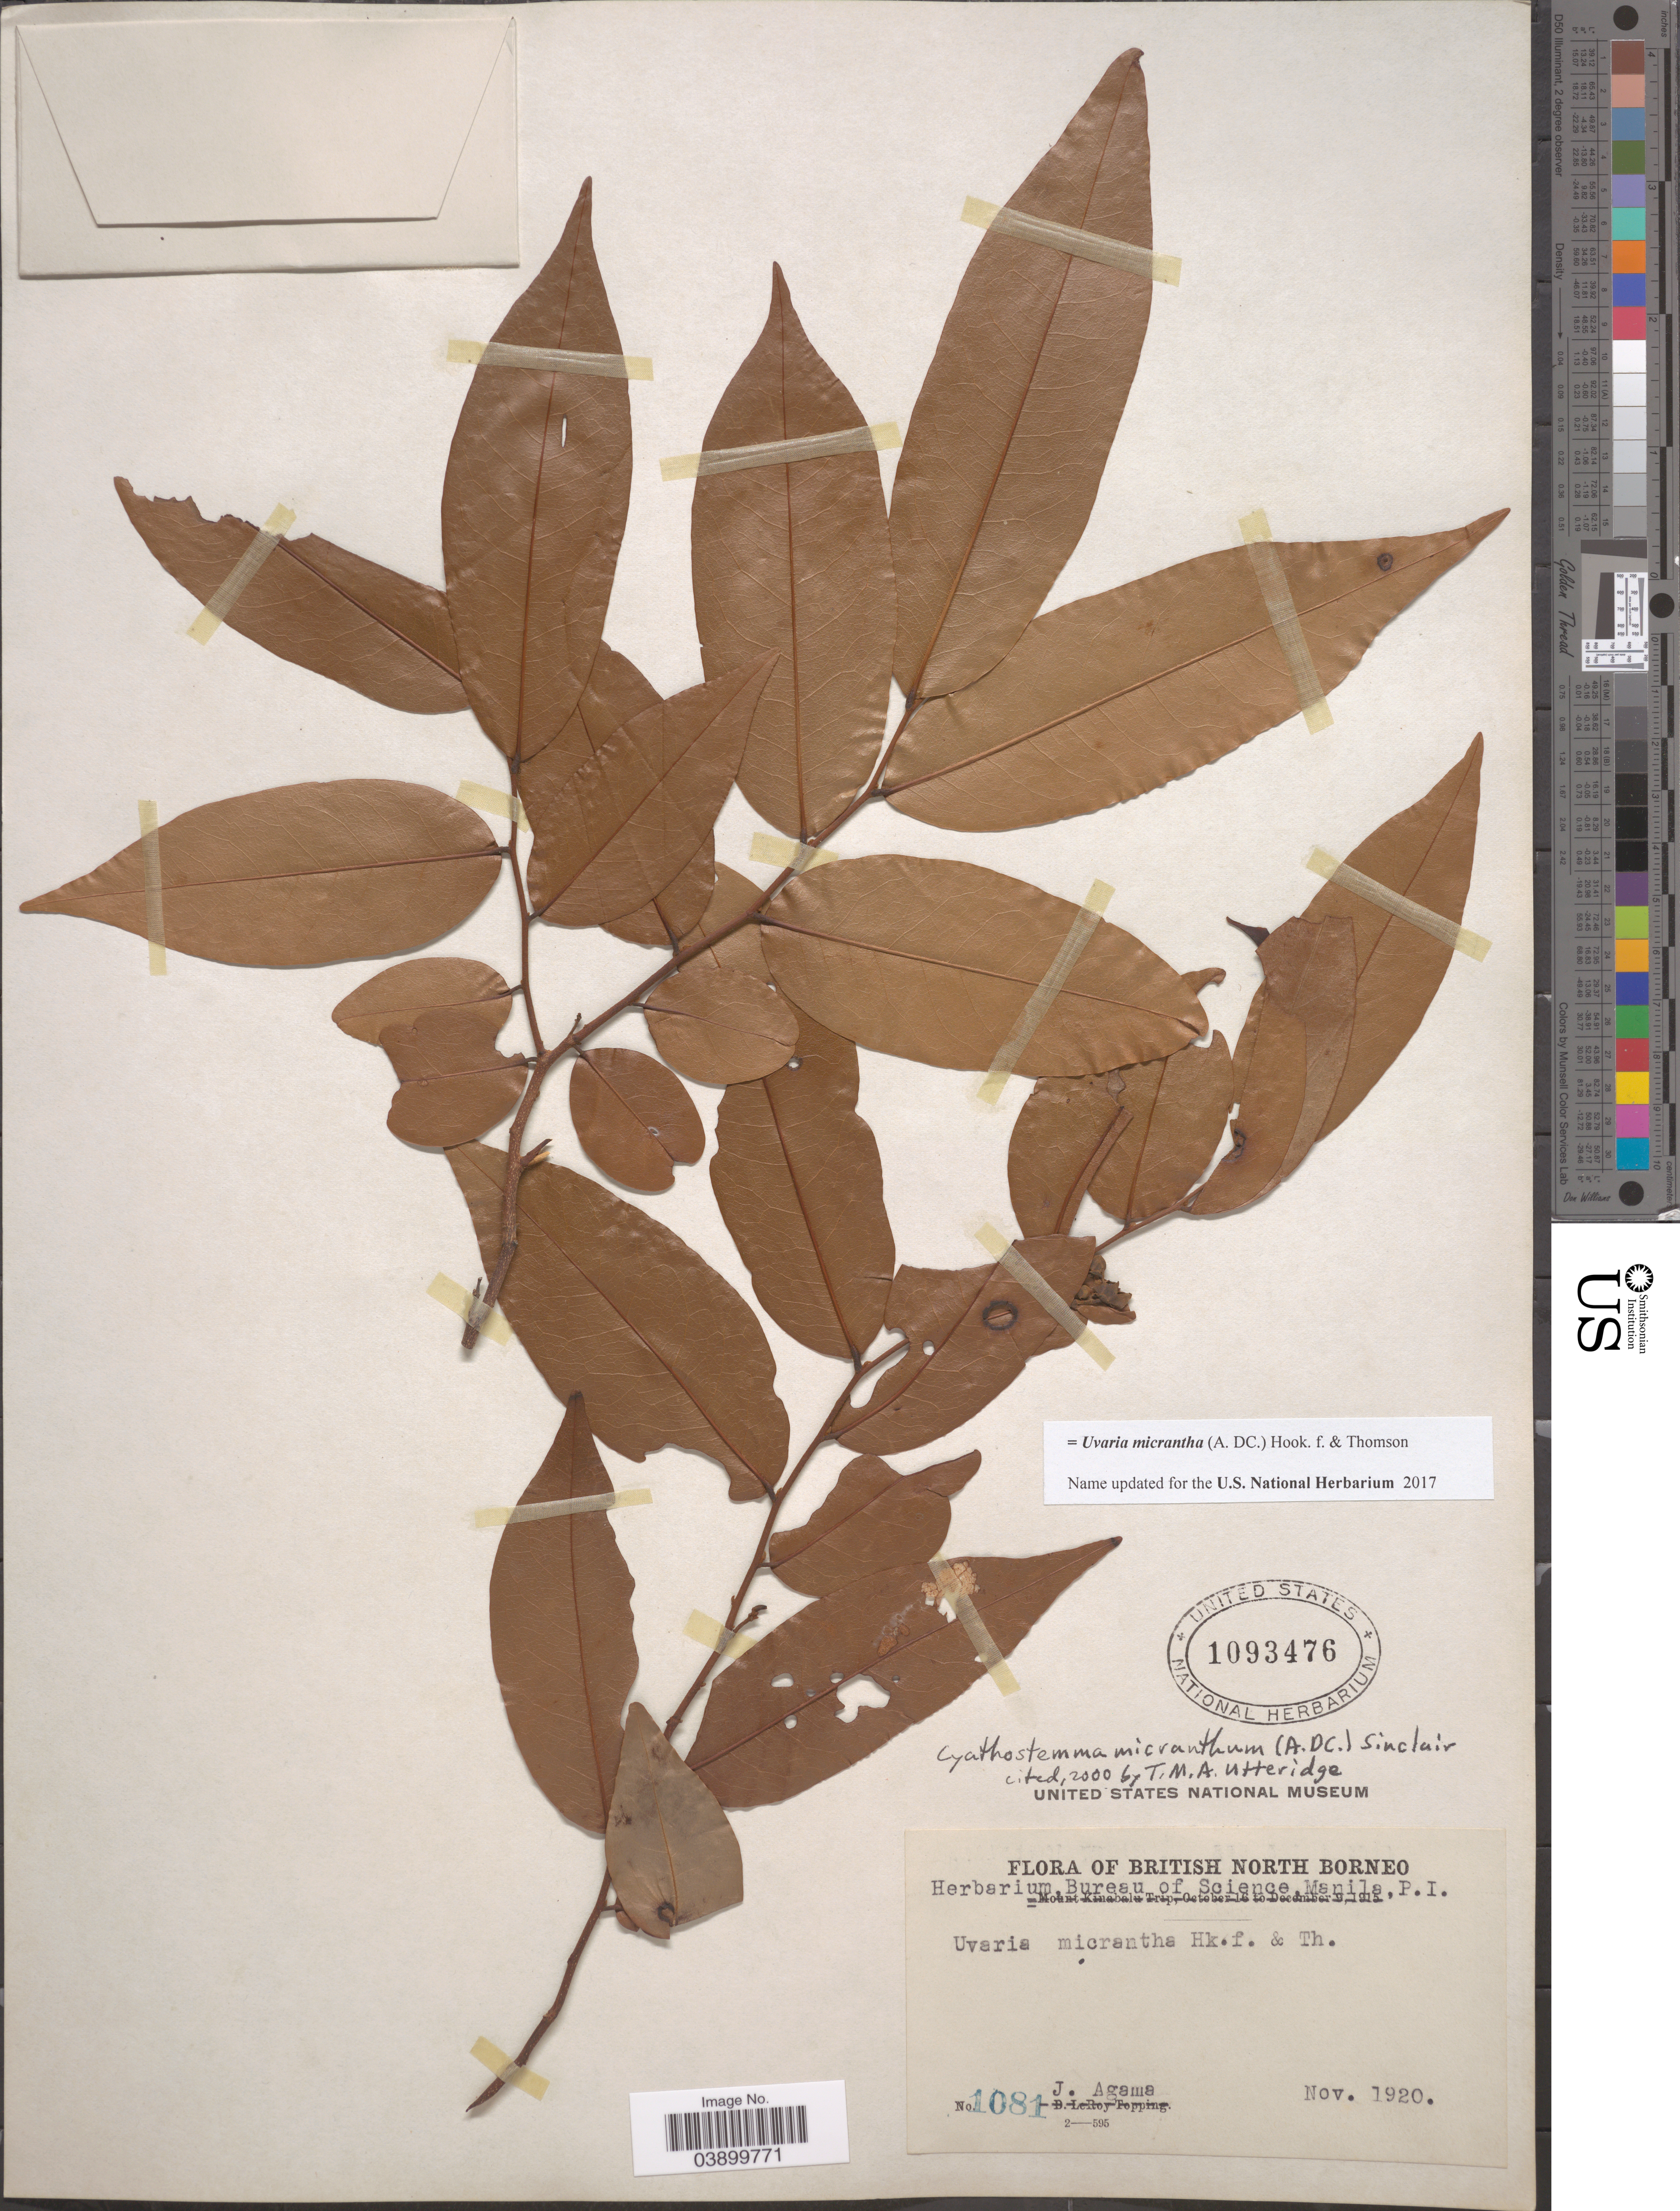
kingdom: Plantae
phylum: Tracheophyta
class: Magnoliopsida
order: Magnoliales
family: Annonaceae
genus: Uvaria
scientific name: Uvaria micrantha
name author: (A. DC.) Hook. f. & Thomson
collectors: J. Agama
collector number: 1081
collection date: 1920-11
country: Malaysia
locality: British North Borneo.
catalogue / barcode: US 1093476